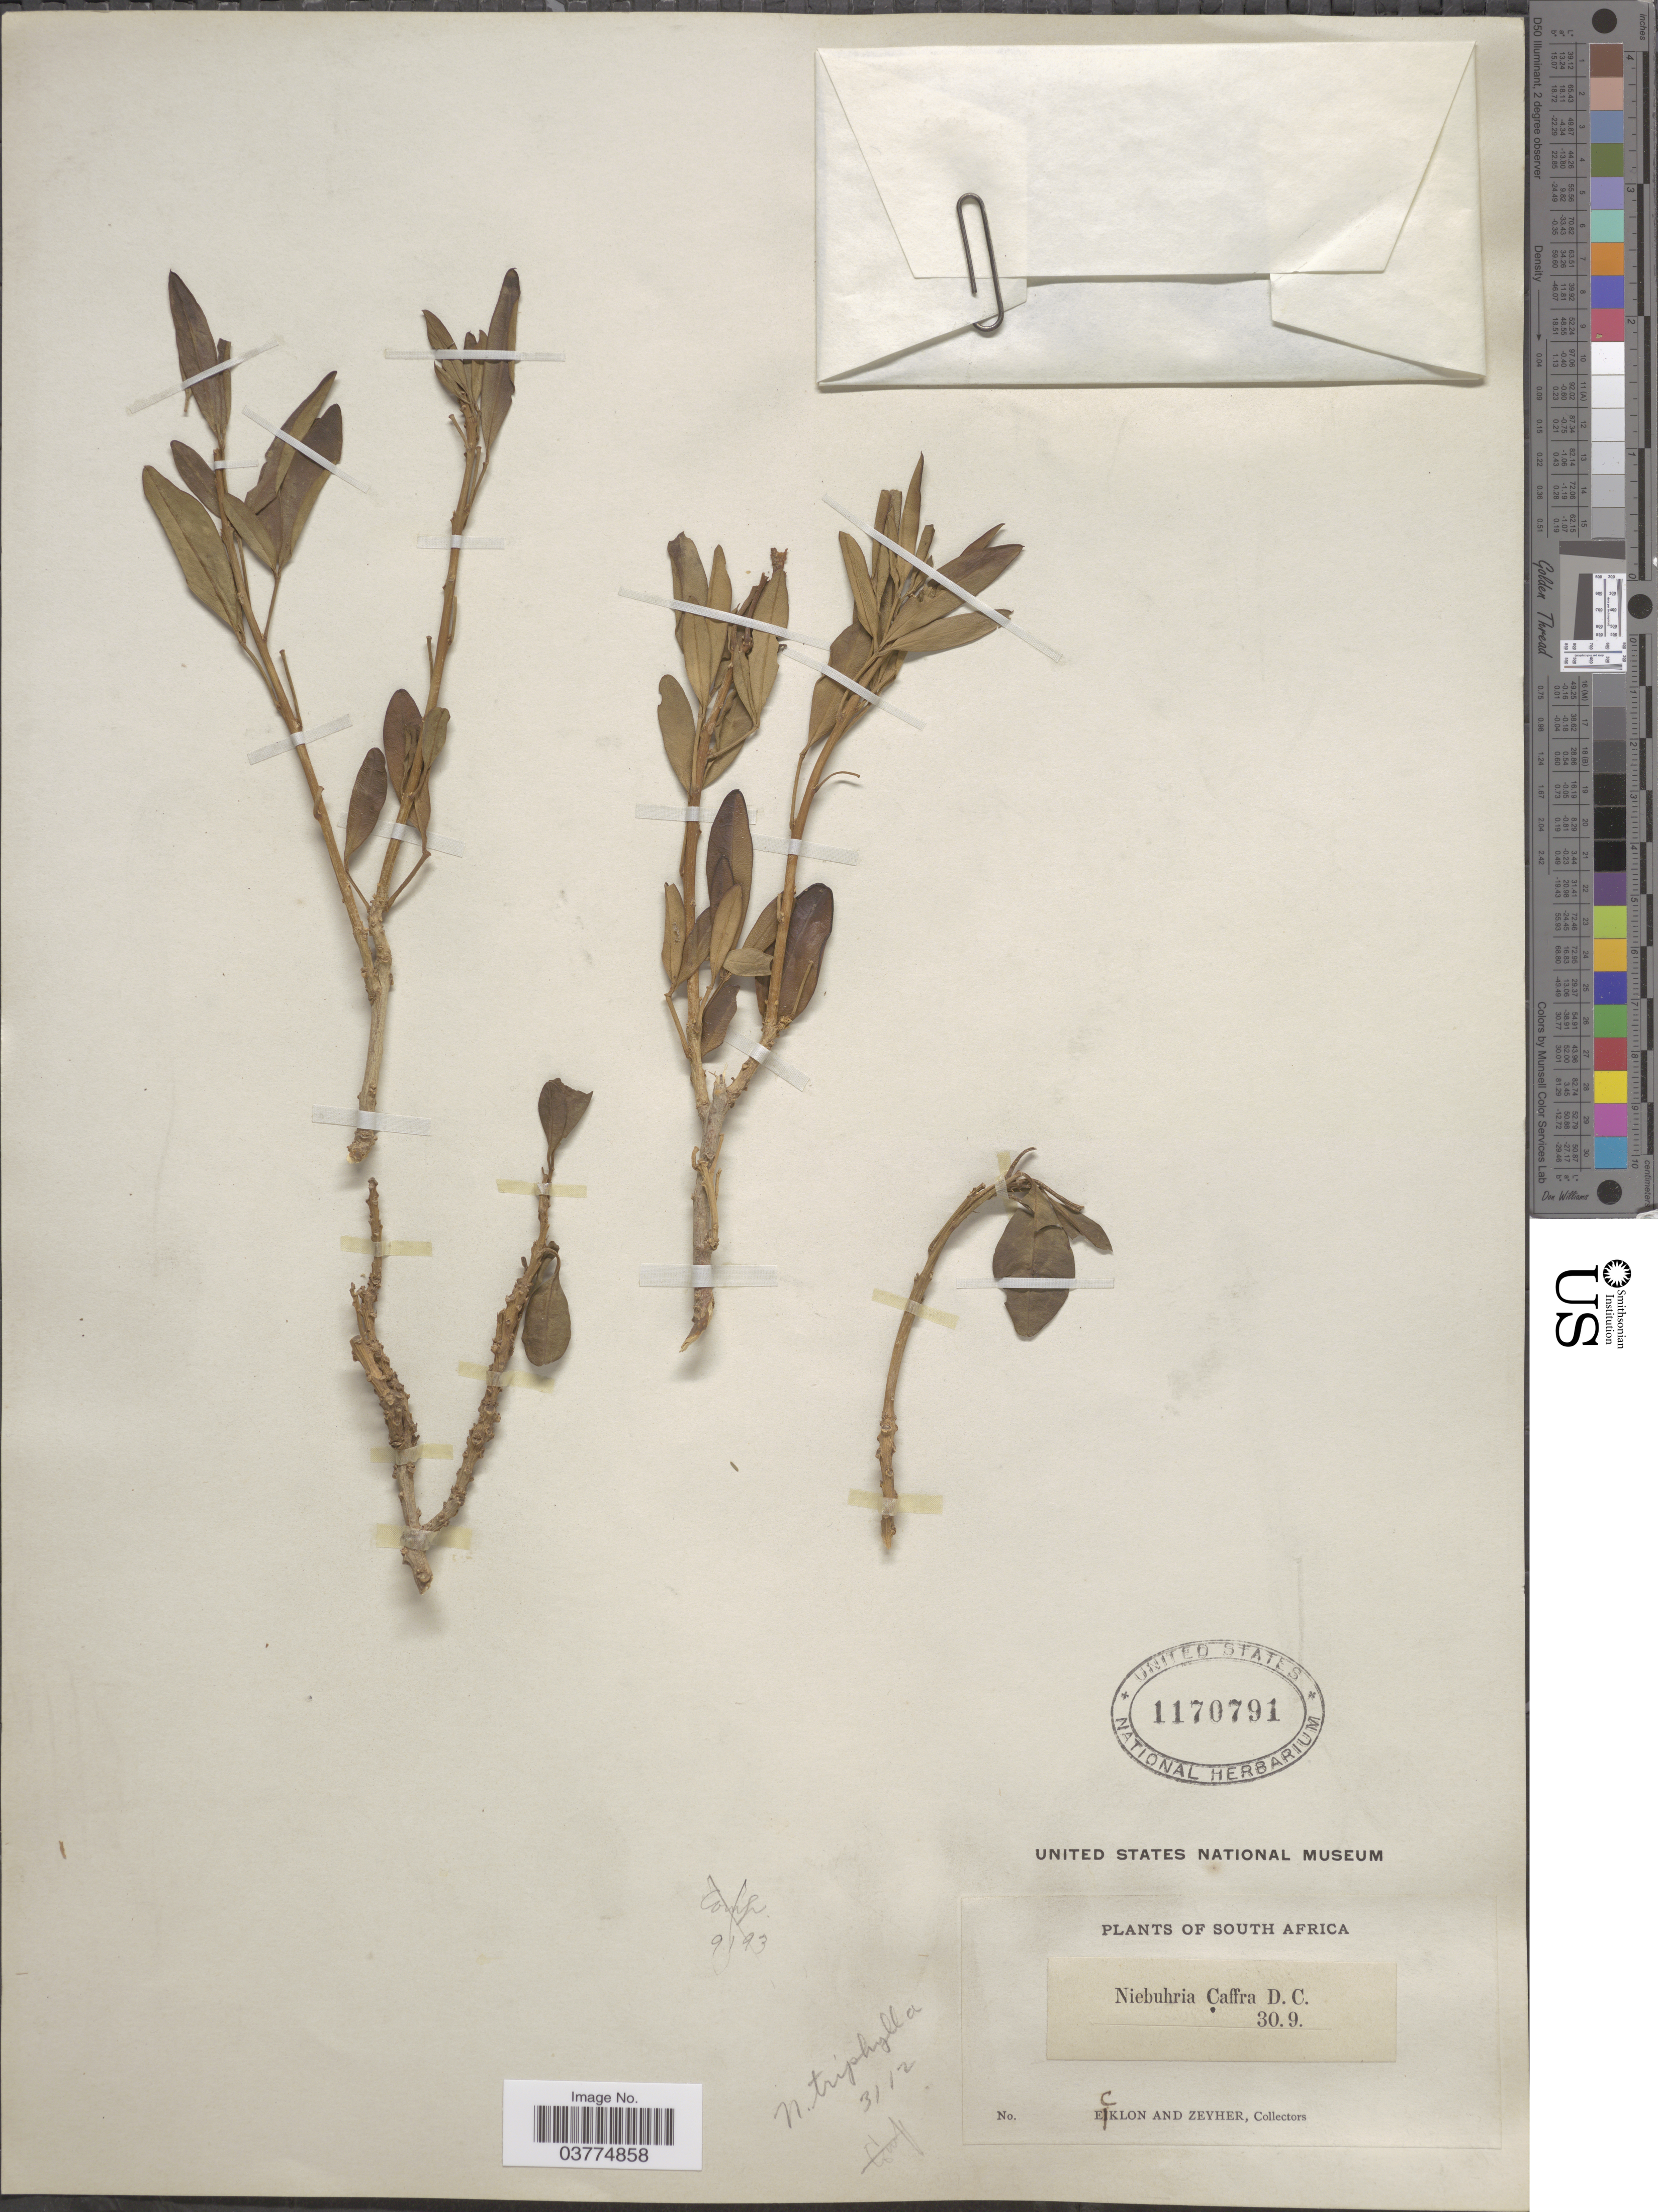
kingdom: Plantae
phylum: Tracheophyta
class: Magnoliopsida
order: Brassicales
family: Capparaceae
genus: Maerua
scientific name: Maerua caffra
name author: Pax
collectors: -. Ecklon & -. Zeyher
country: South Africa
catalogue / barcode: US 1170791